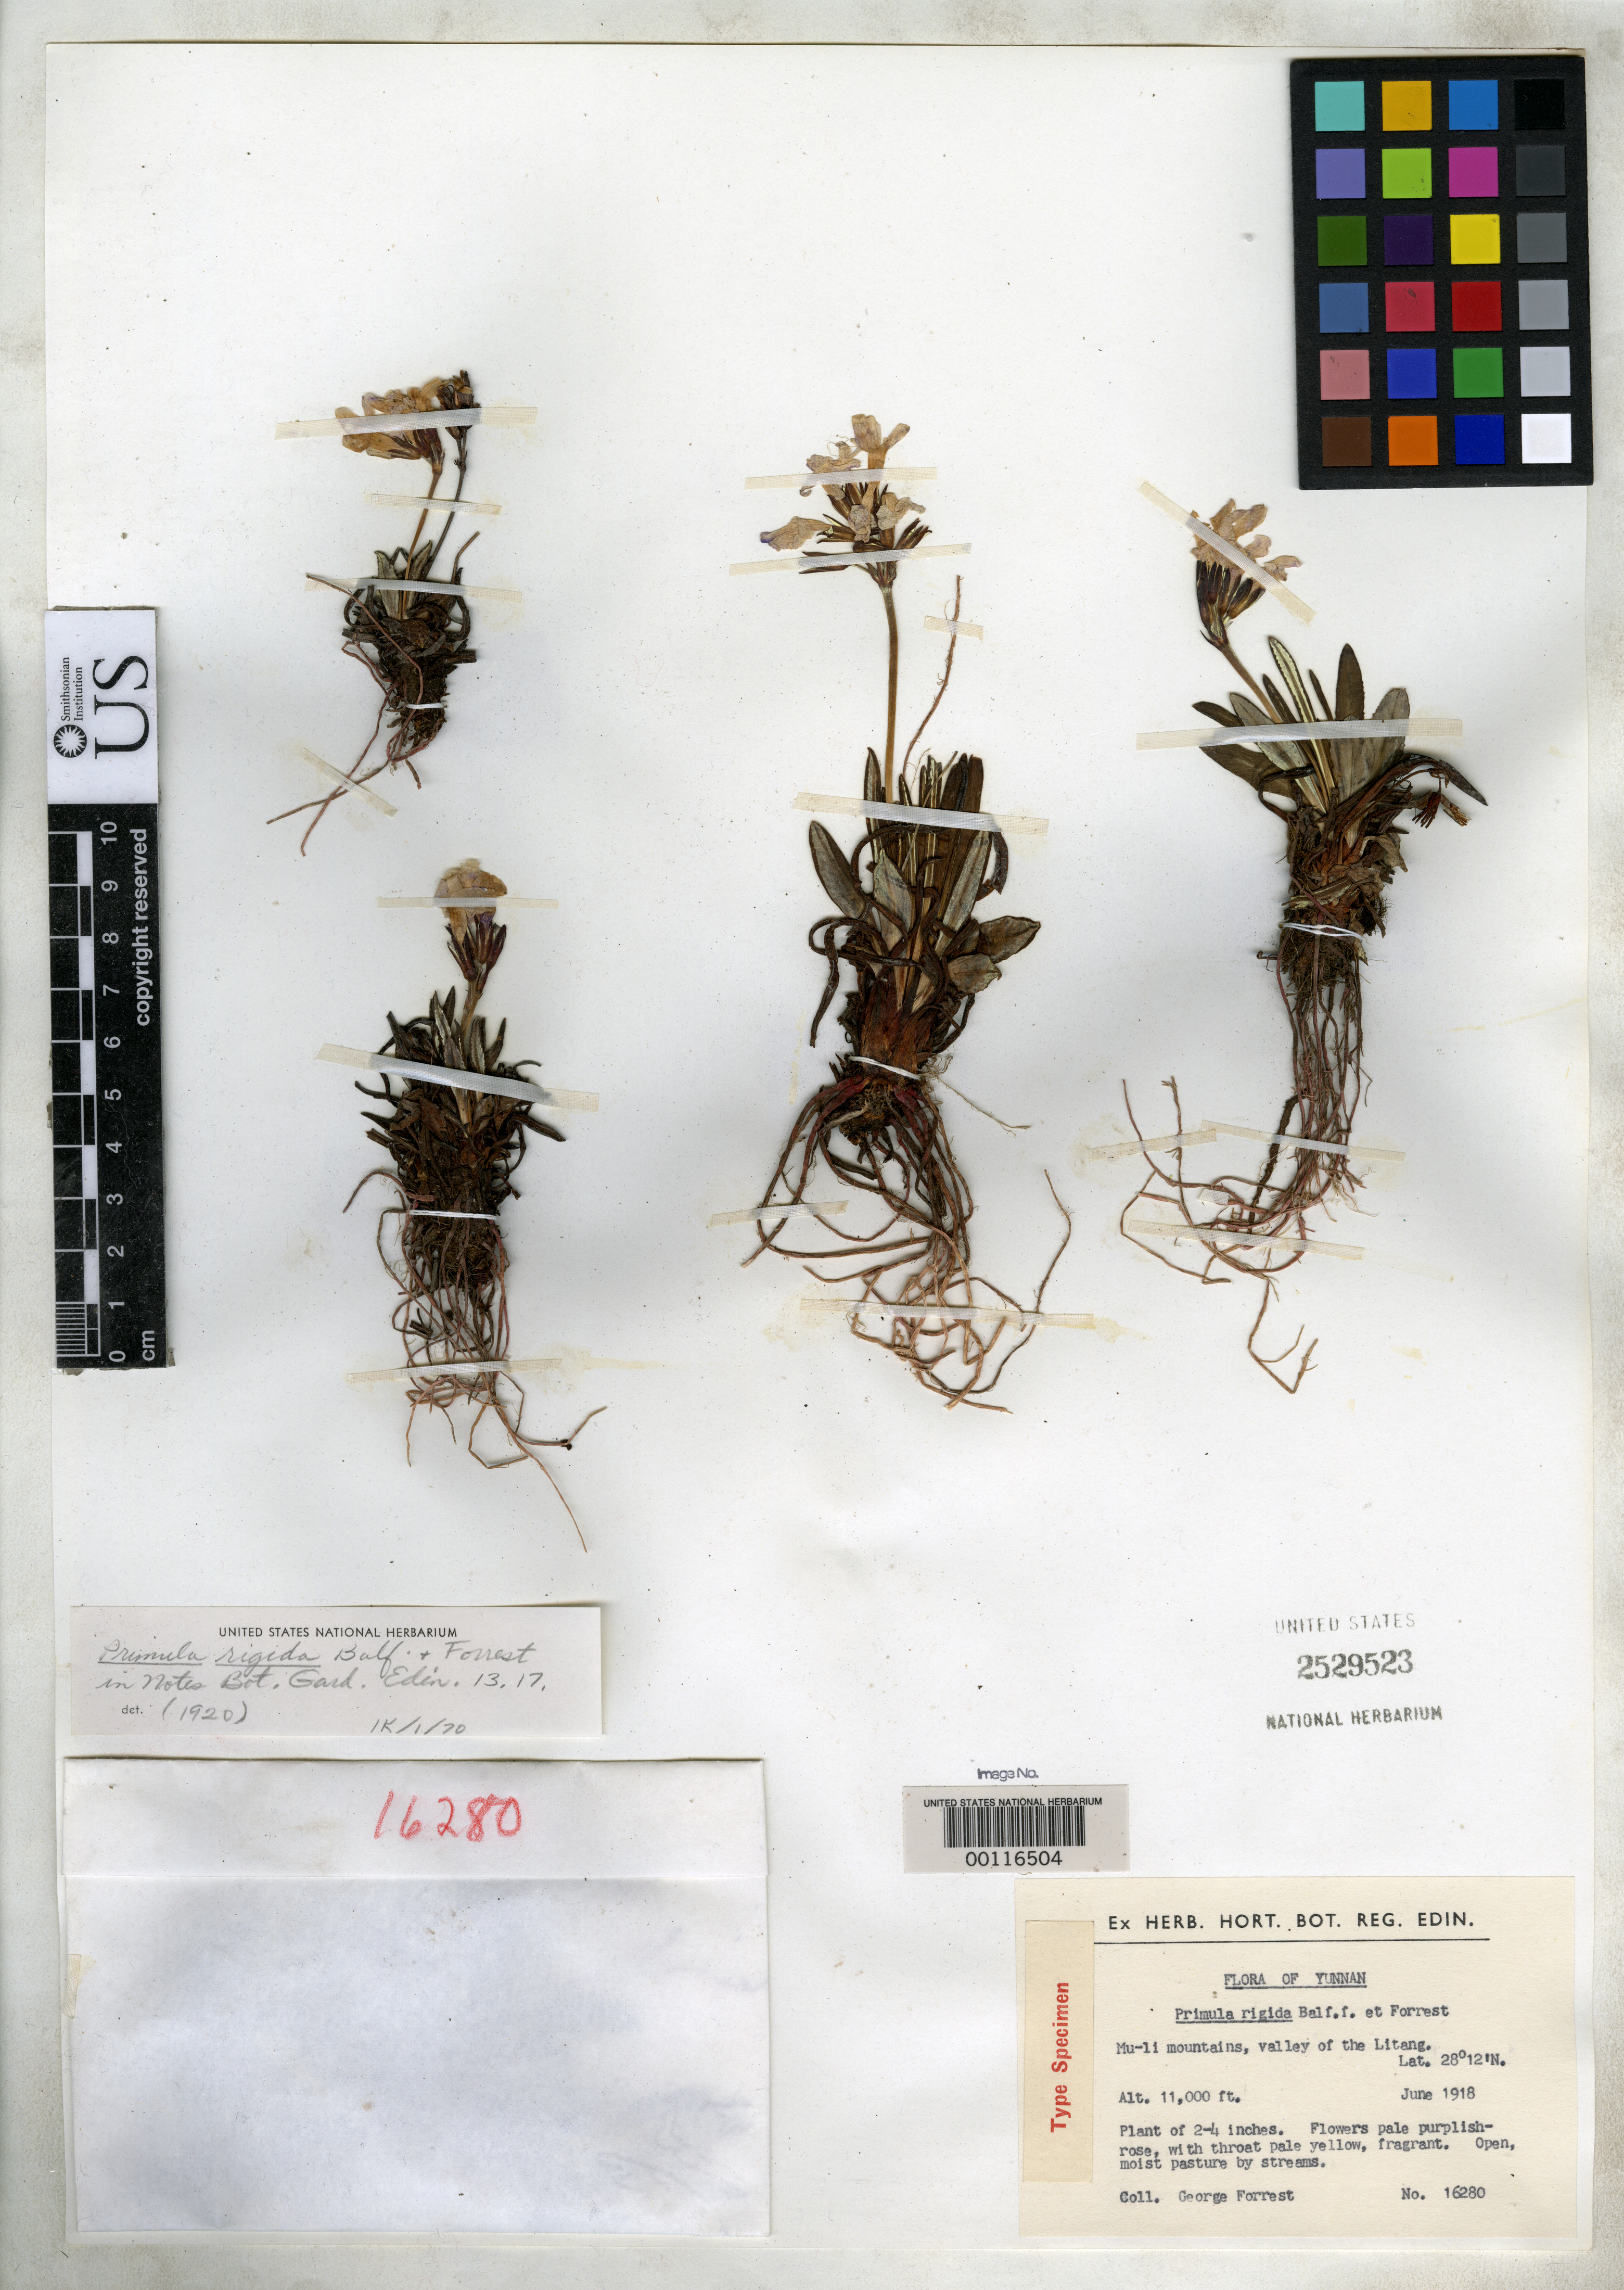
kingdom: Plantae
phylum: Tracheophyta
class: Magnoliopsida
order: Ericales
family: Primulaceae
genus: Primula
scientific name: Primula rigida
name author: Balf. f. & Forrest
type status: Isotype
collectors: G. Forrest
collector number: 16280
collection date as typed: Jun 1918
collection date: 1918-06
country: China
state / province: Yunnan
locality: Mu-li Mts., Valley of Litang.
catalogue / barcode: US 2529523